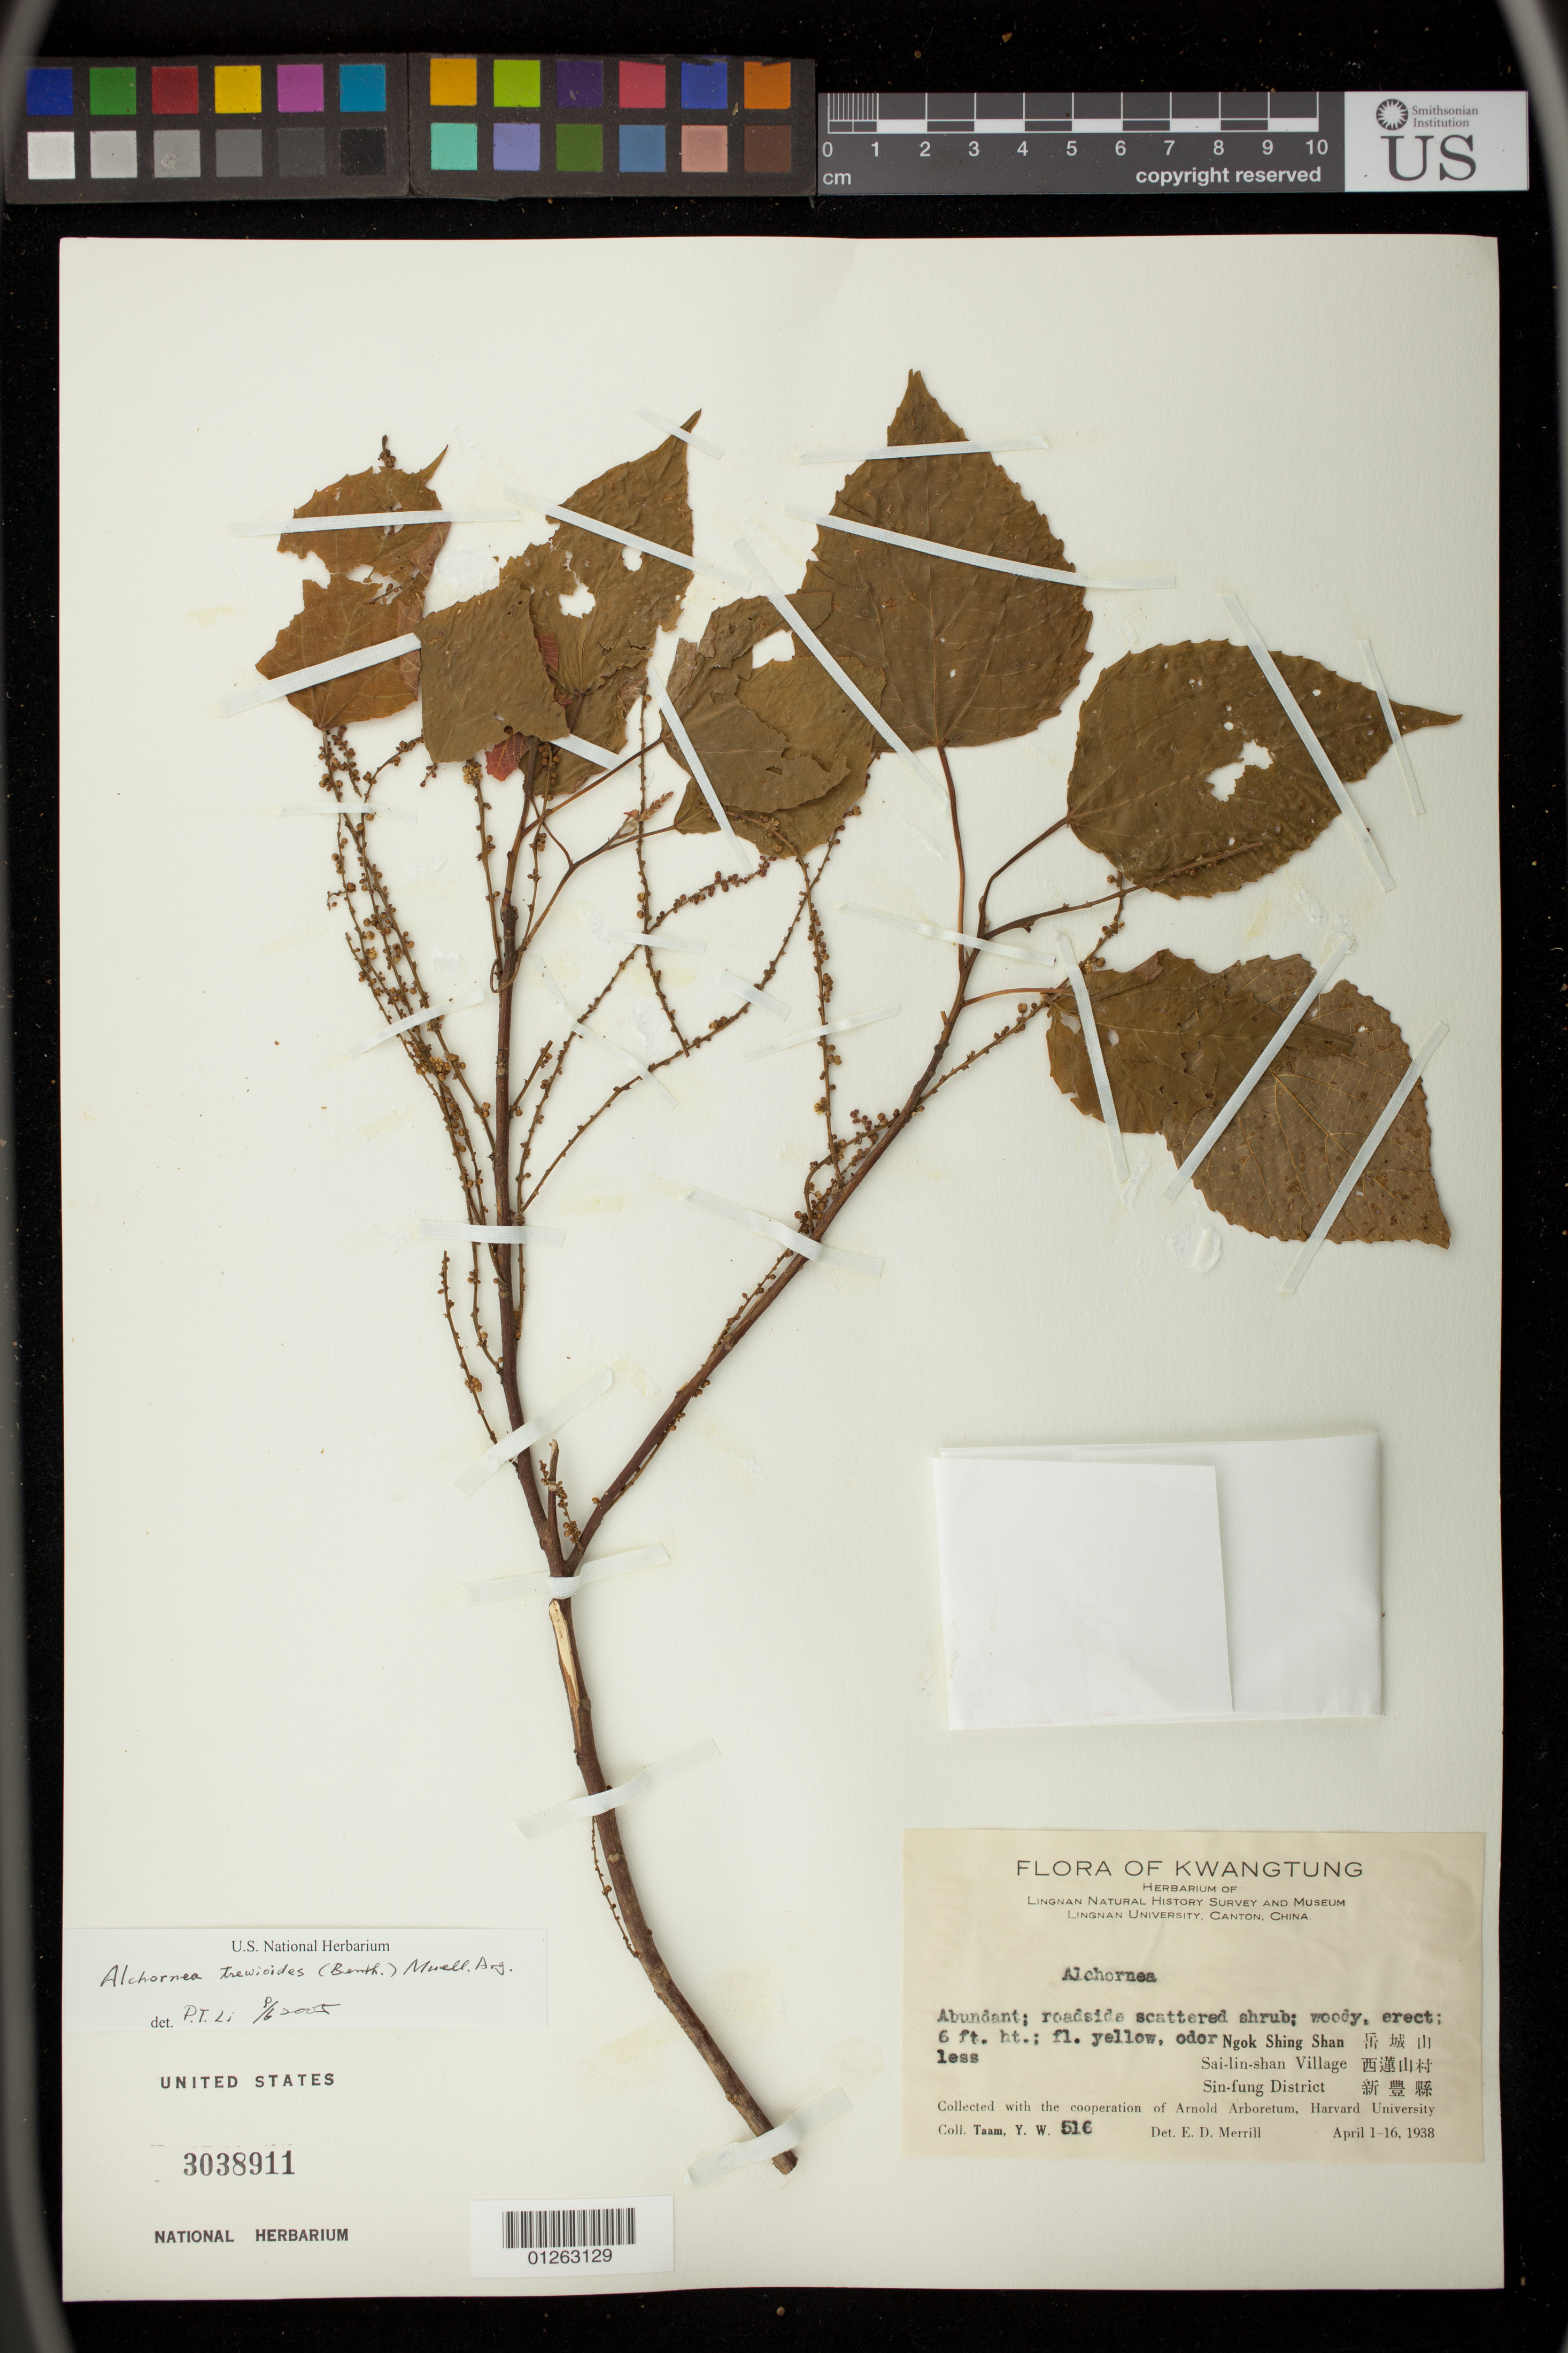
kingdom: Plantae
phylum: Tracheophyta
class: Magnoliopsida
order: Malpighiales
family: Euphorbiaceae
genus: Alchornea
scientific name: Alchornea trewioides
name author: (Benth.) Müll. Arg.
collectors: T. Taam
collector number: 516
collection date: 1938-04-01/1938-04-16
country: China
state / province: Guangdong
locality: Ngok Shing Shan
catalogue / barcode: US 3038911